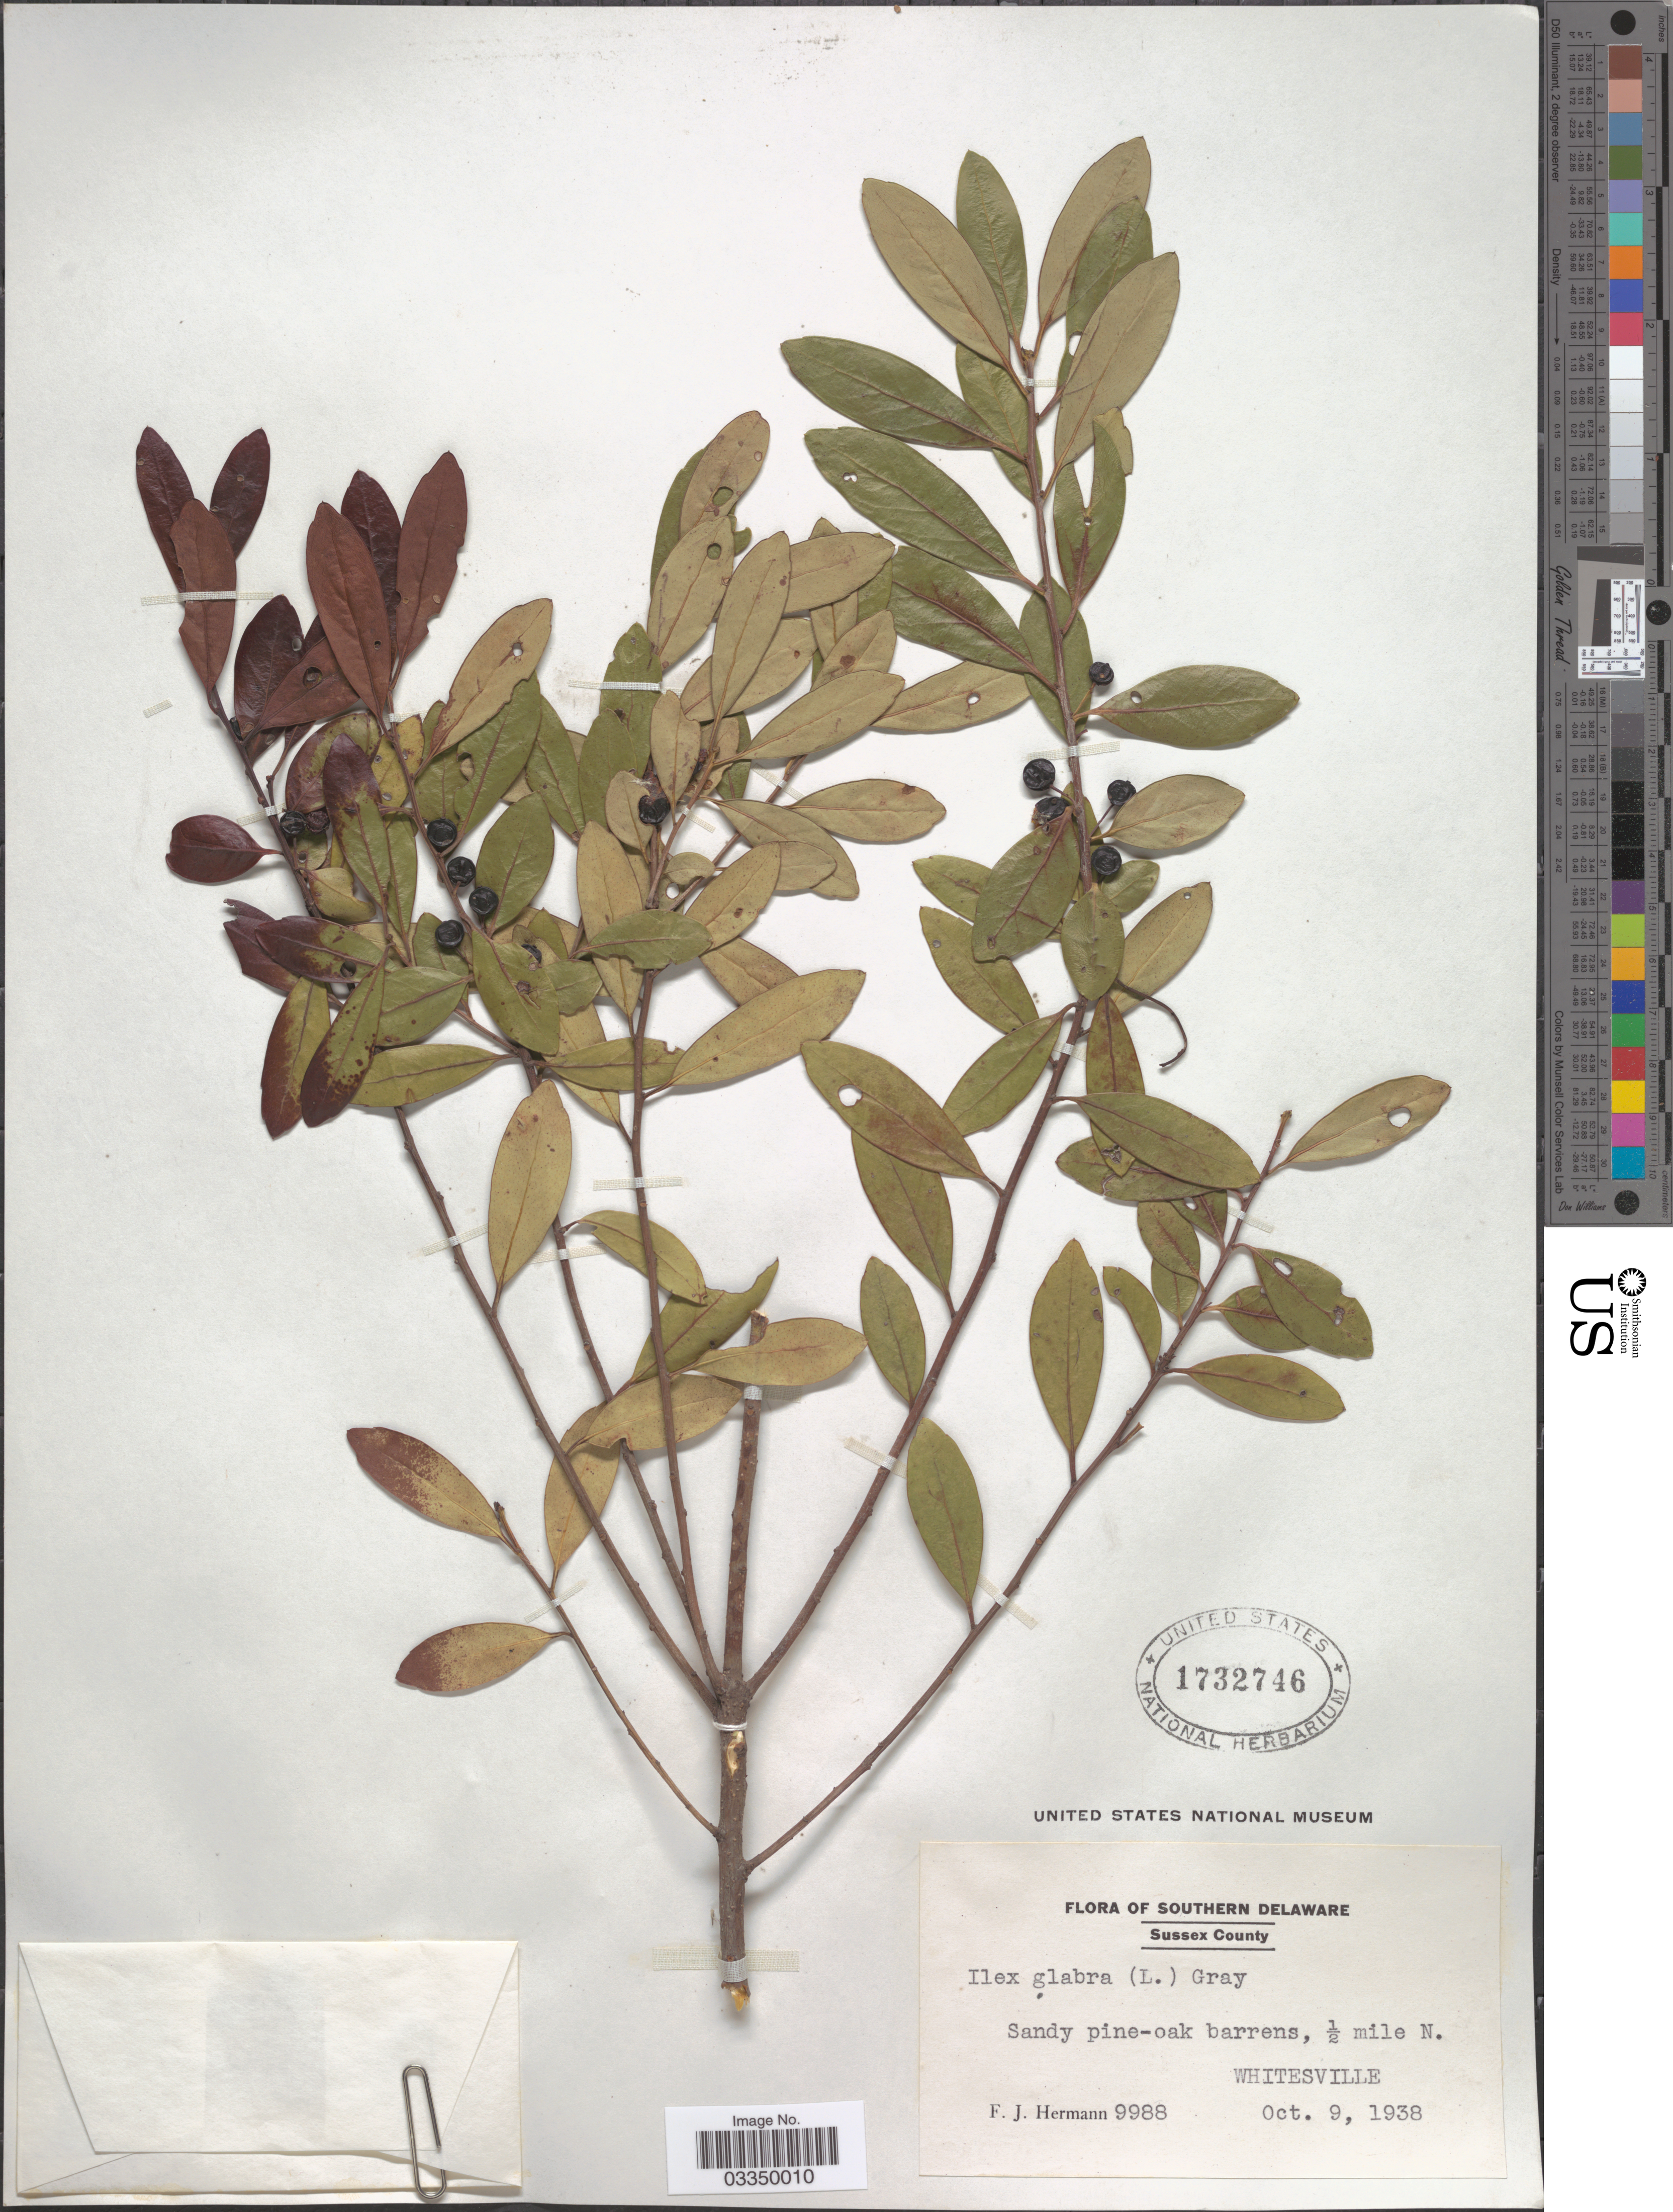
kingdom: Plantae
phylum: Tracheophyta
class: Magnoliopsida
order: Aquifoliales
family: Aquifoliaceae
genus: Ilex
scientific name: Ilex glabra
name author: (L.) A. Gray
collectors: F. J. Hermann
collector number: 9988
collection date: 1938-10-09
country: United States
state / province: Delaware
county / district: Sussex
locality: Southern Delaware. Sussex County. ½ mile N. Whitesville.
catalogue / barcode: US 1732746